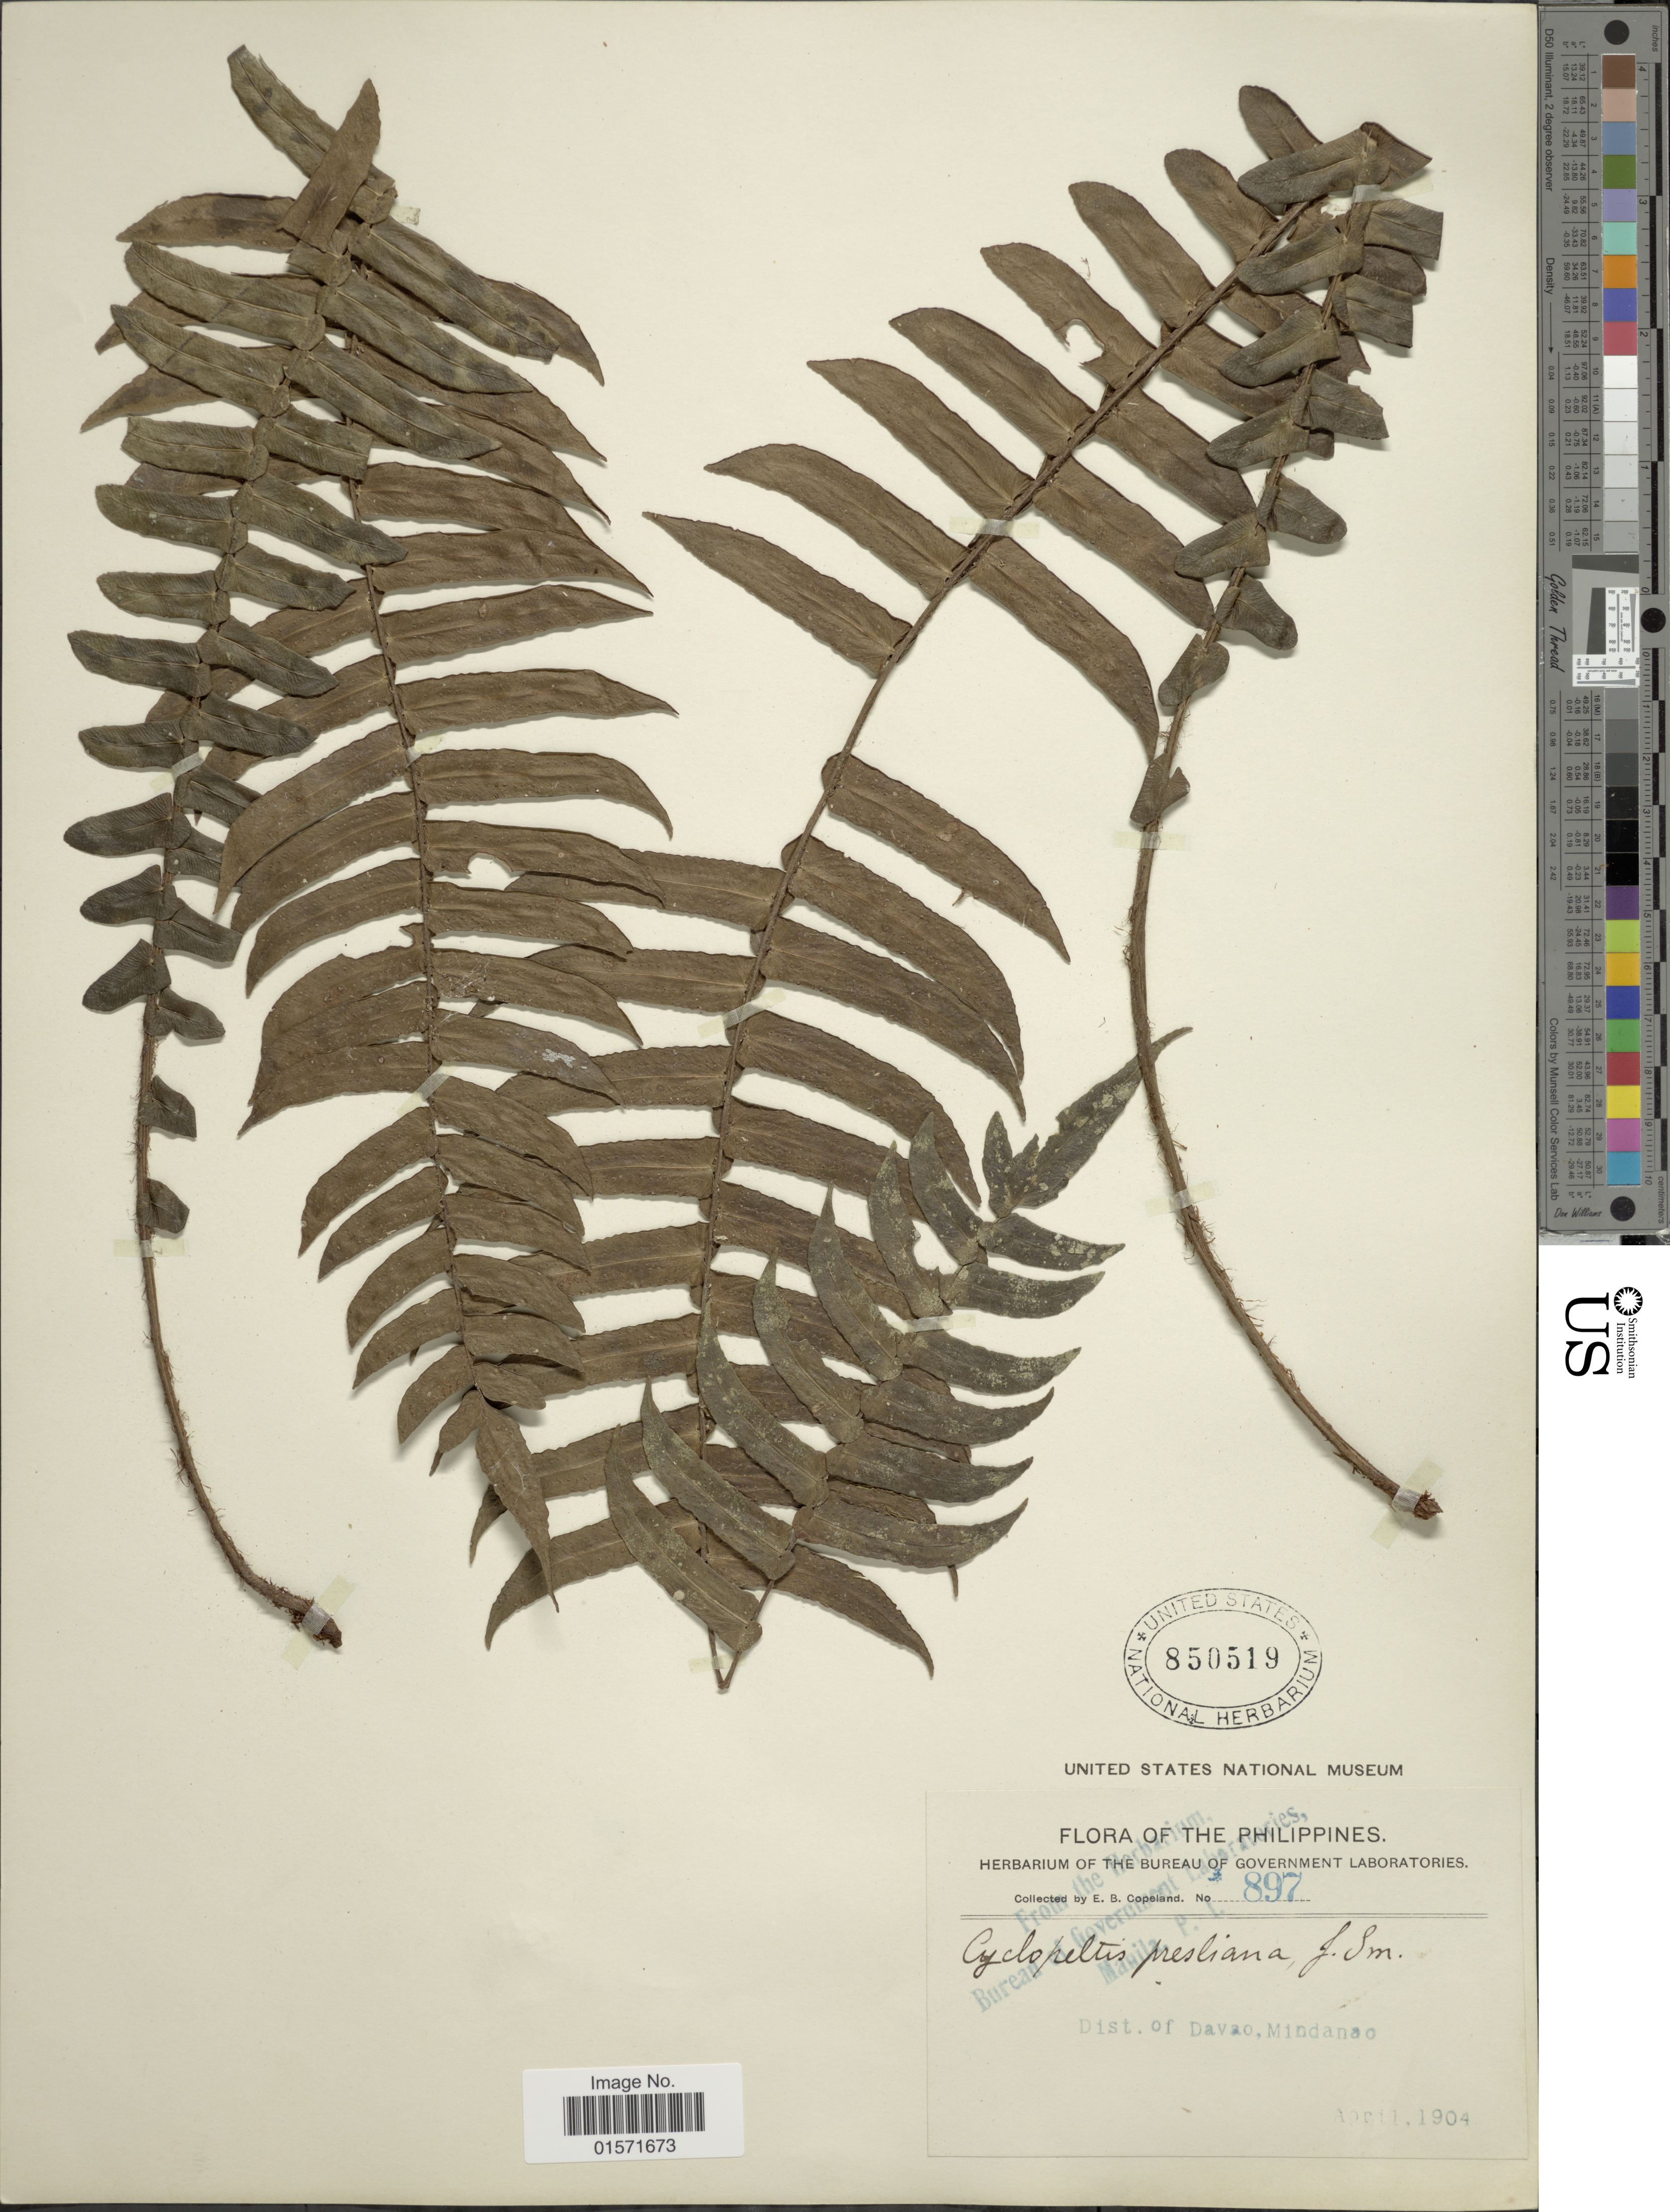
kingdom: Plantae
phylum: Tracheophyta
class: Polypodiopsida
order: Polypodiales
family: Lomariopsidaceae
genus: Cyclopeltis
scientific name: Cyclopeltis presliana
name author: (Mett.) Berkeley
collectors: ex herb. E. B. Copeland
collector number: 897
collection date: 1904-04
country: Philippines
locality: Dist. of Mindanao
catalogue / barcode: US 850519